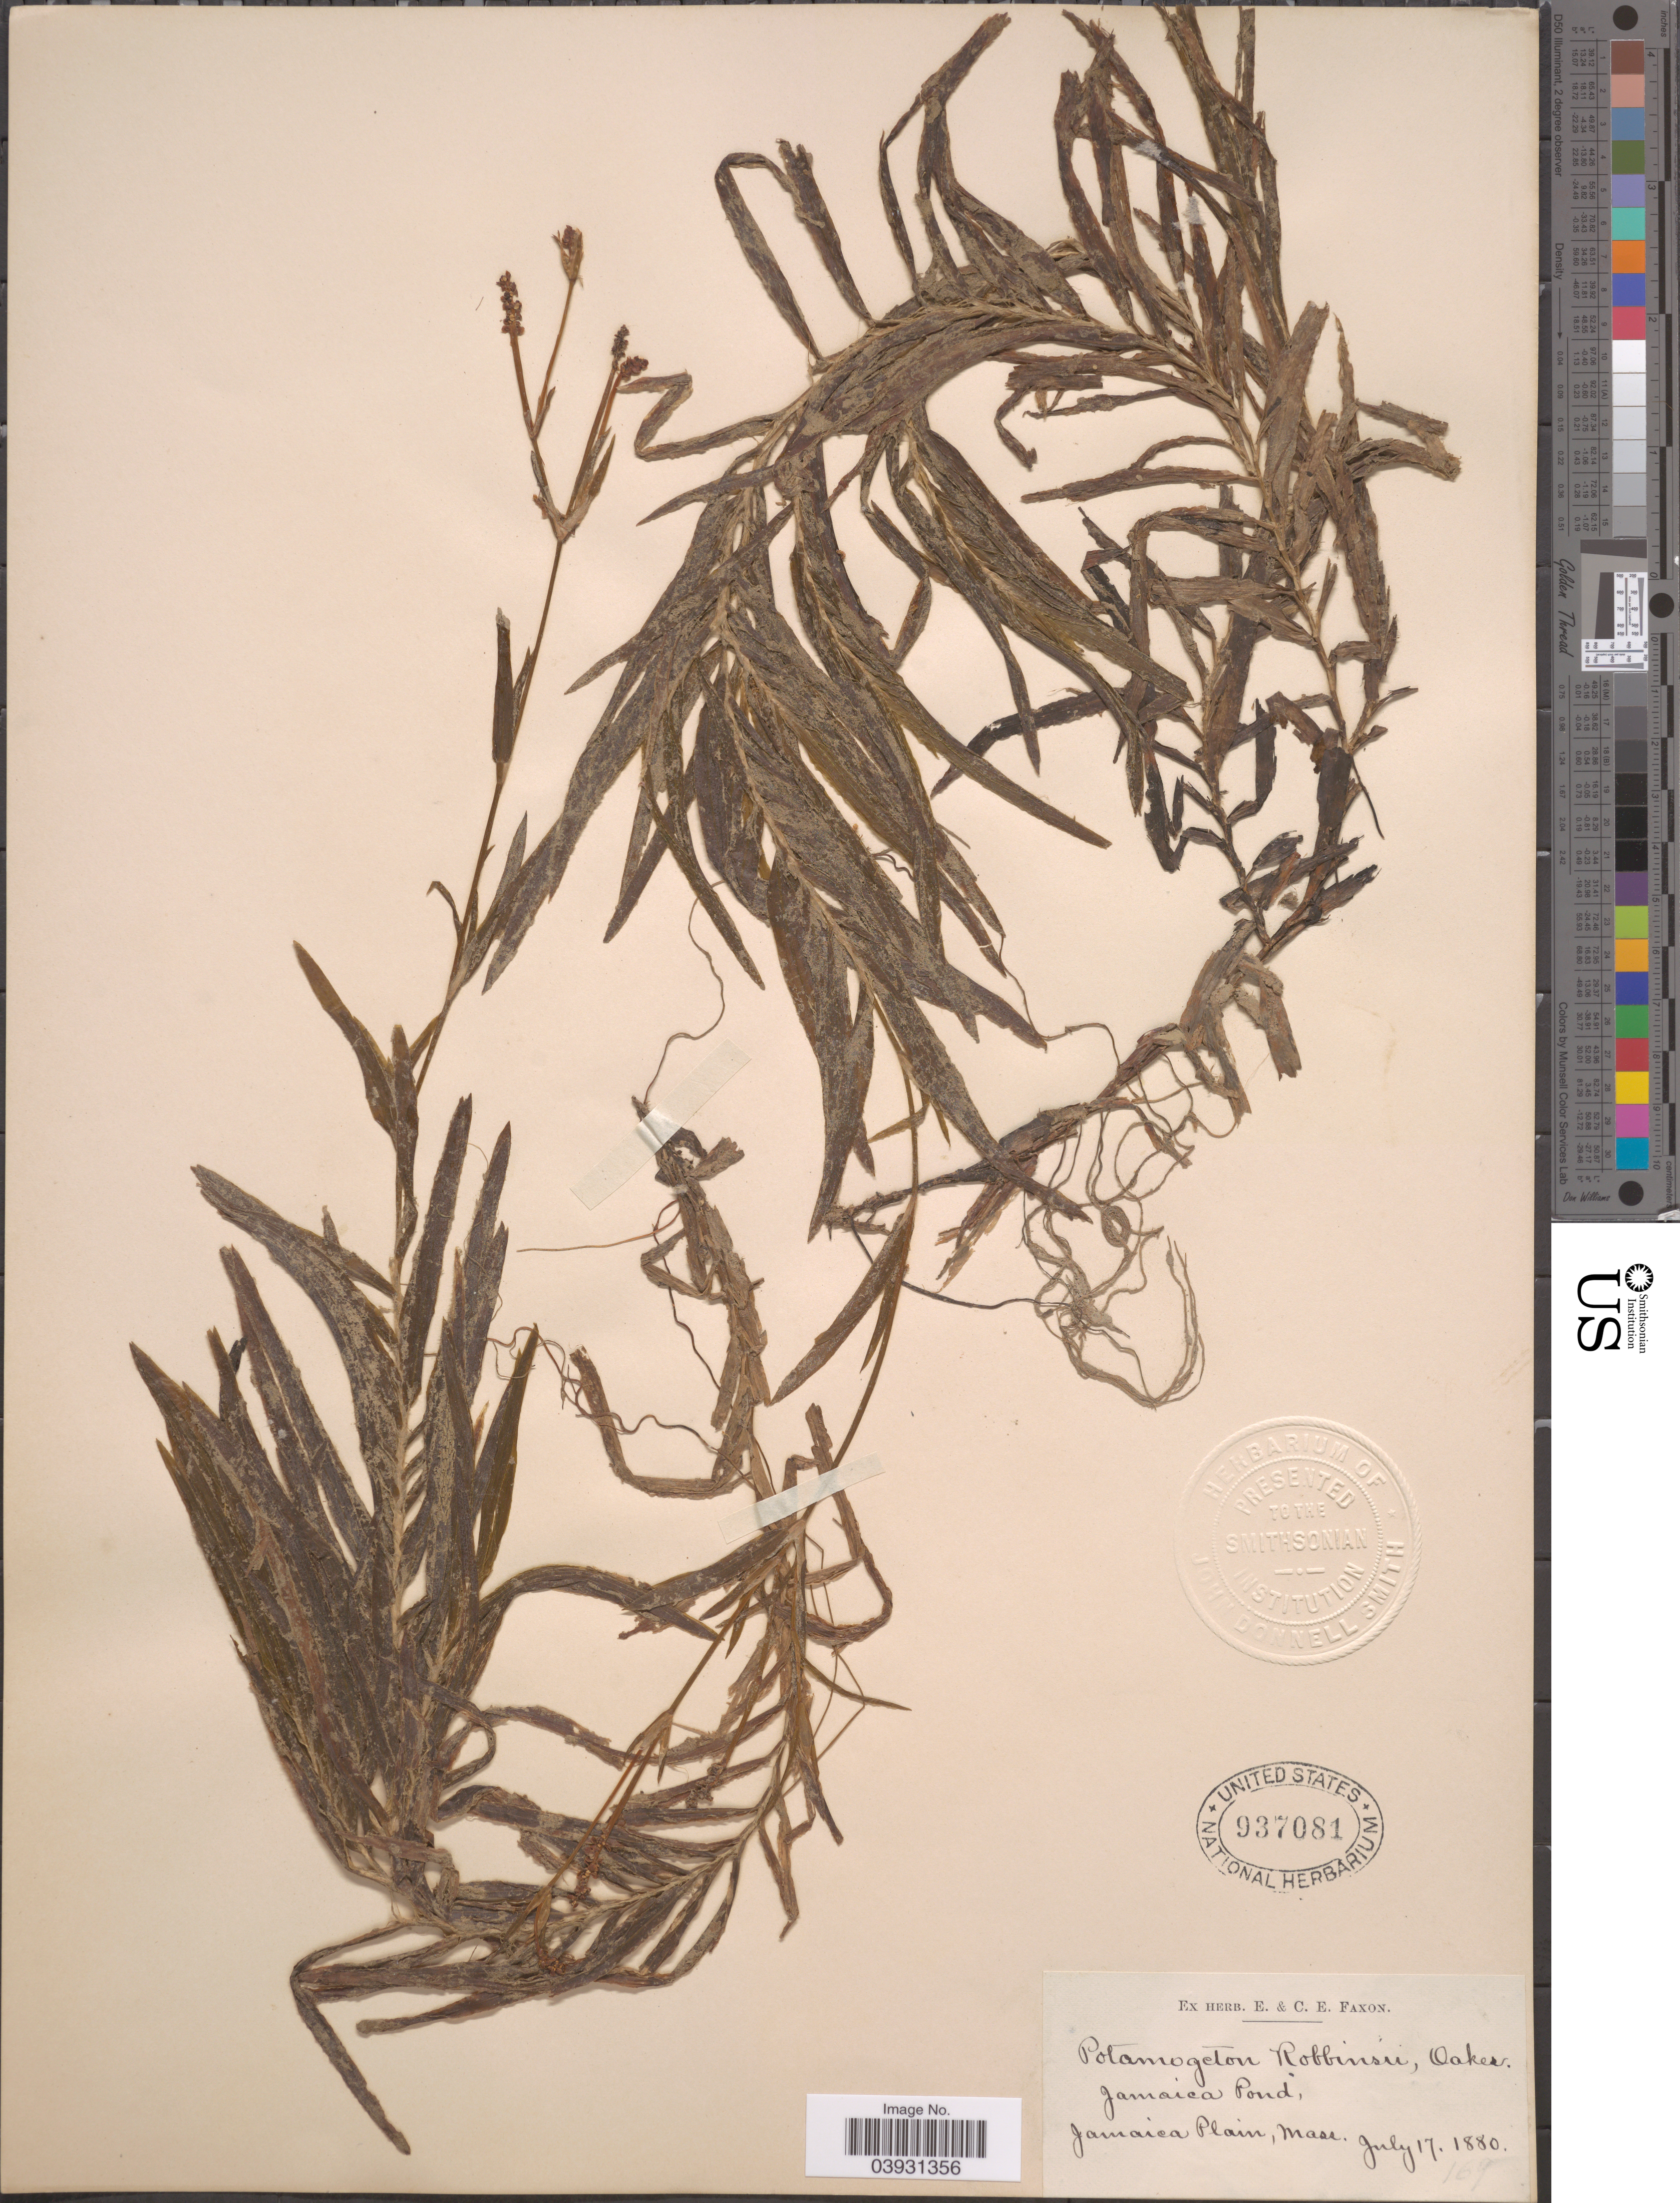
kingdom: Plantae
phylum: Tracheophyta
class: Liliopsida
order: Alismatales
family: Potamogetonaceae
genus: Potamogeton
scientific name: Potamogeton robbinsii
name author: Oakes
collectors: ex herb. E. & C.E. Faxon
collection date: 1880-07-17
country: United States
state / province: Massachusetts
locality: Jamaica Pond, Jamaica Plain.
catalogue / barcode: US 937081